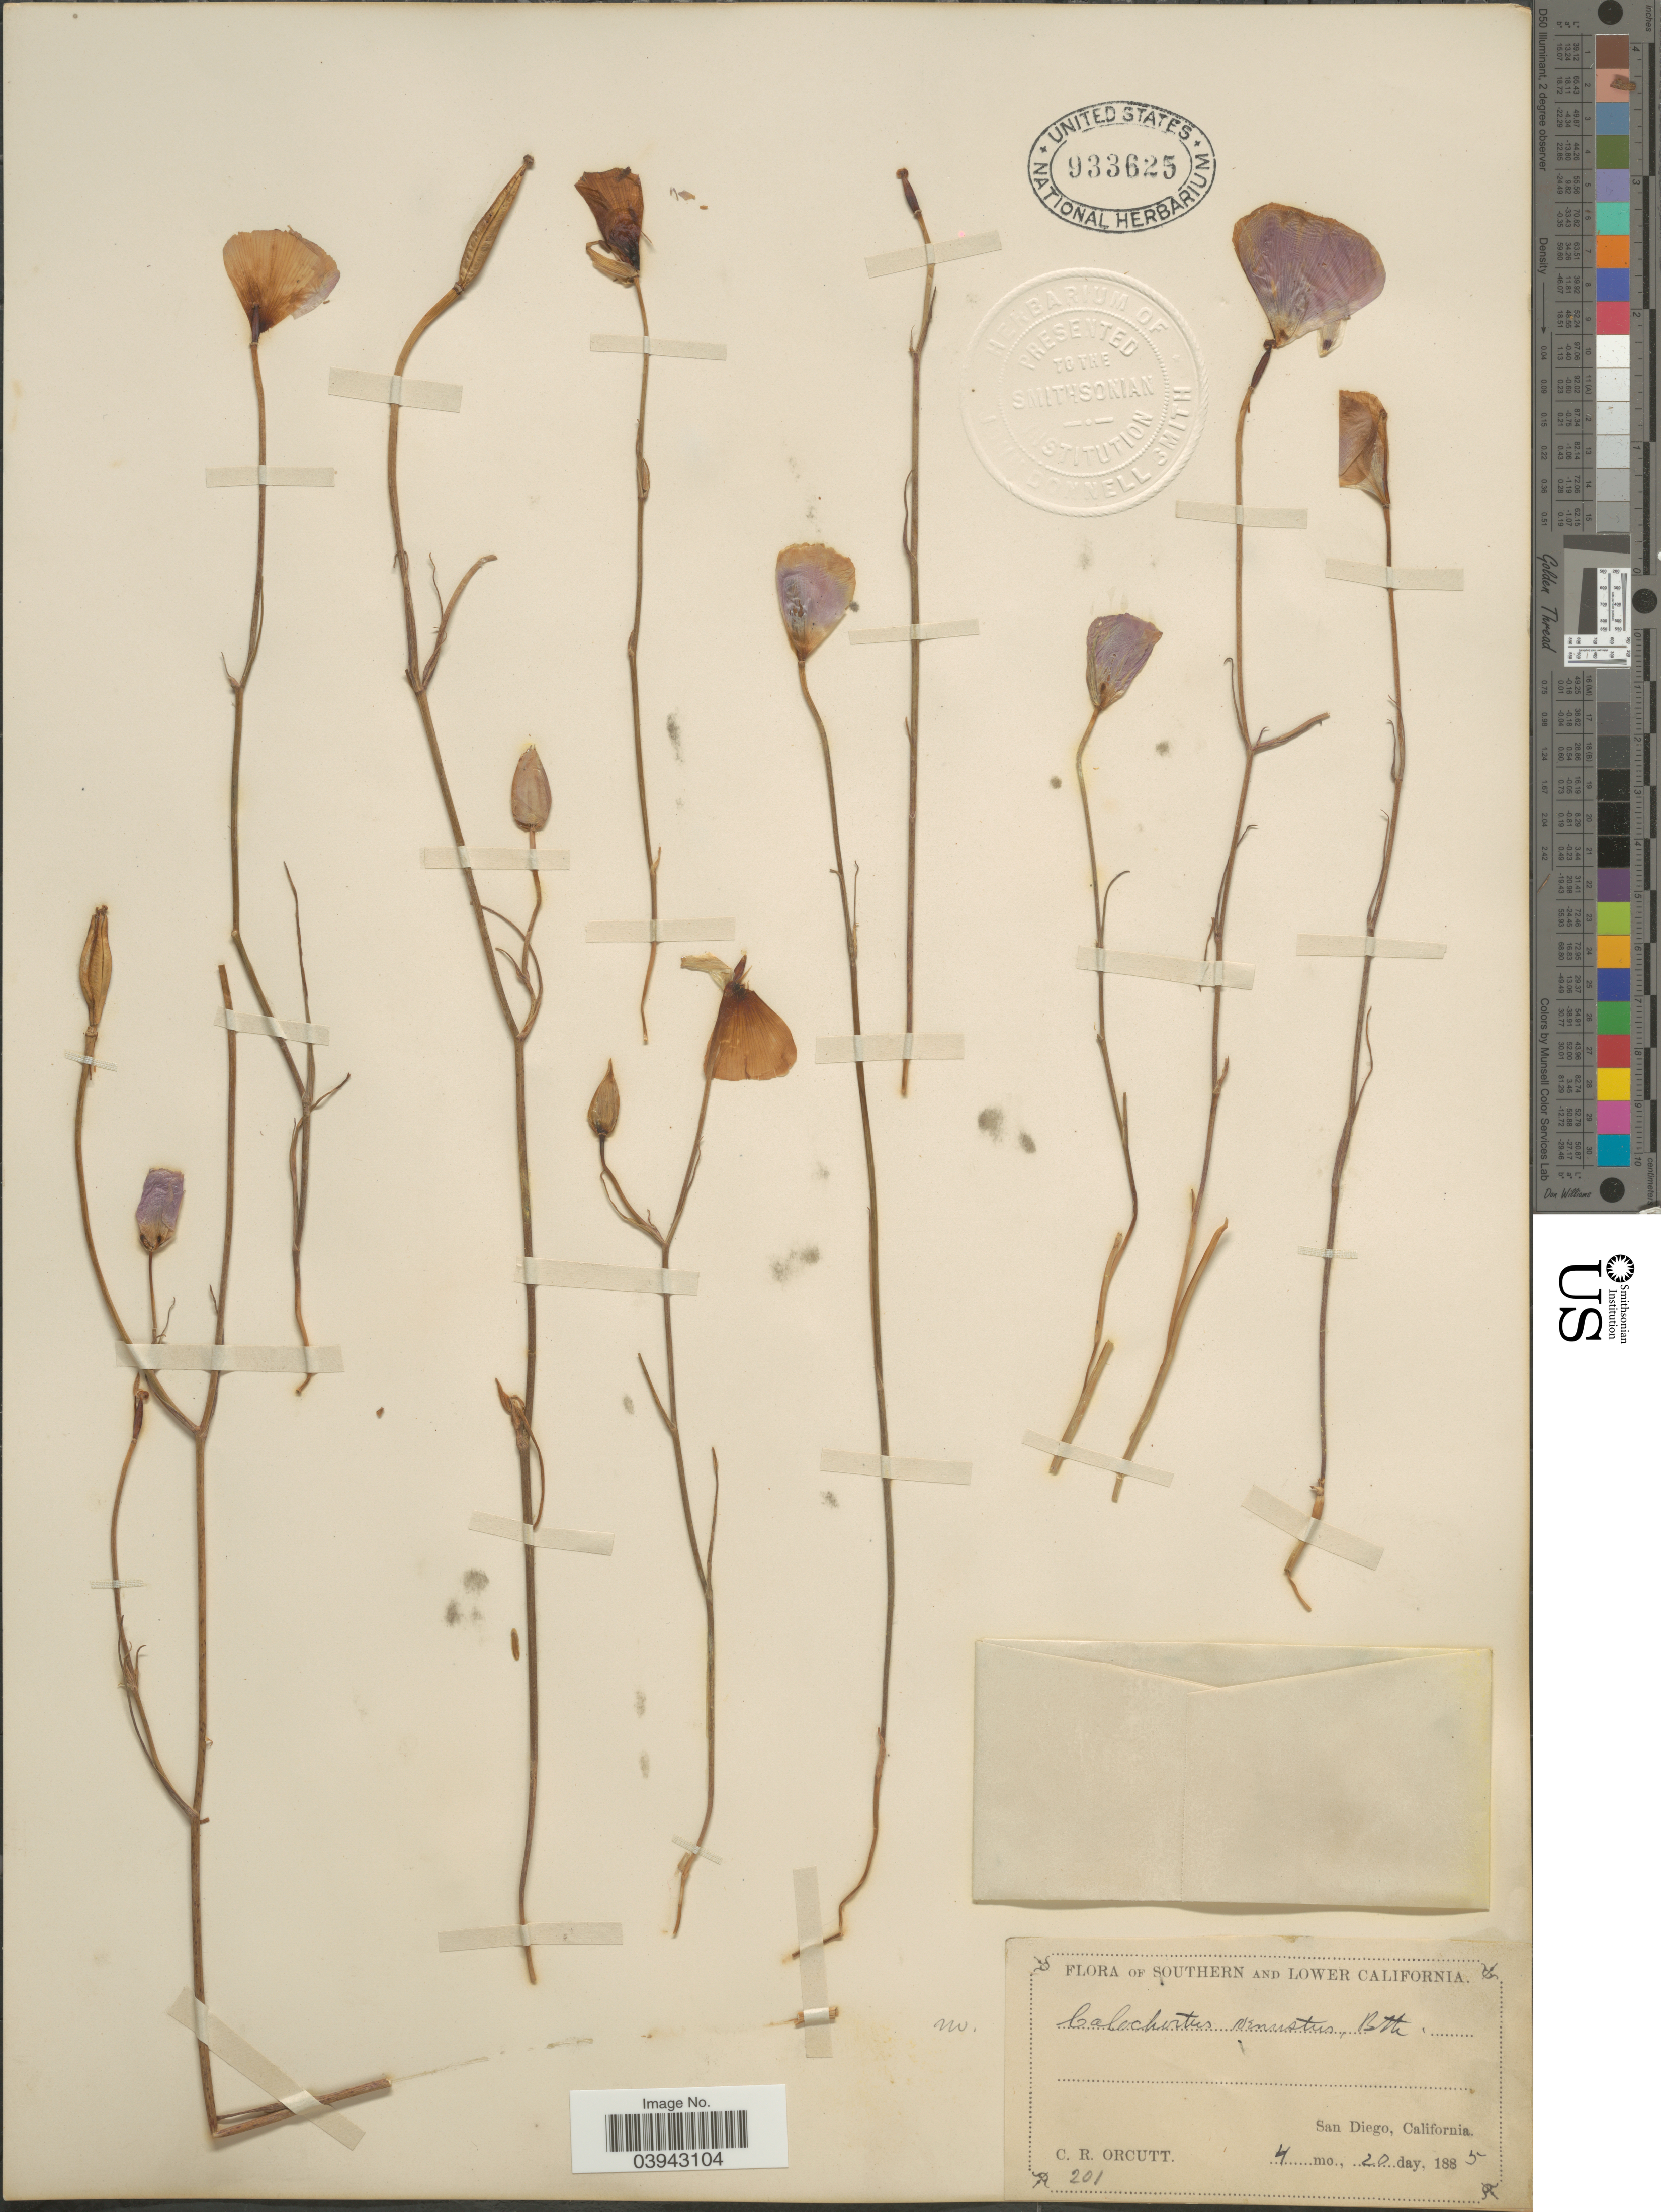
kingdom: Plantae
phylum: Tracheophyta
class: Liliopsida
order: Liliales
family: Liliaceae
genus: Calochortus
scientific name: Calochortus venustus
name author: Douglas ex Benth.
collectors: C. R. Orcutt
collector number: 201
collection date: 1885-04-20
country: United States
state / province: California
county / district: San Diego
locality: Southern California. San Diego.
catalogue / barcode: US 933625